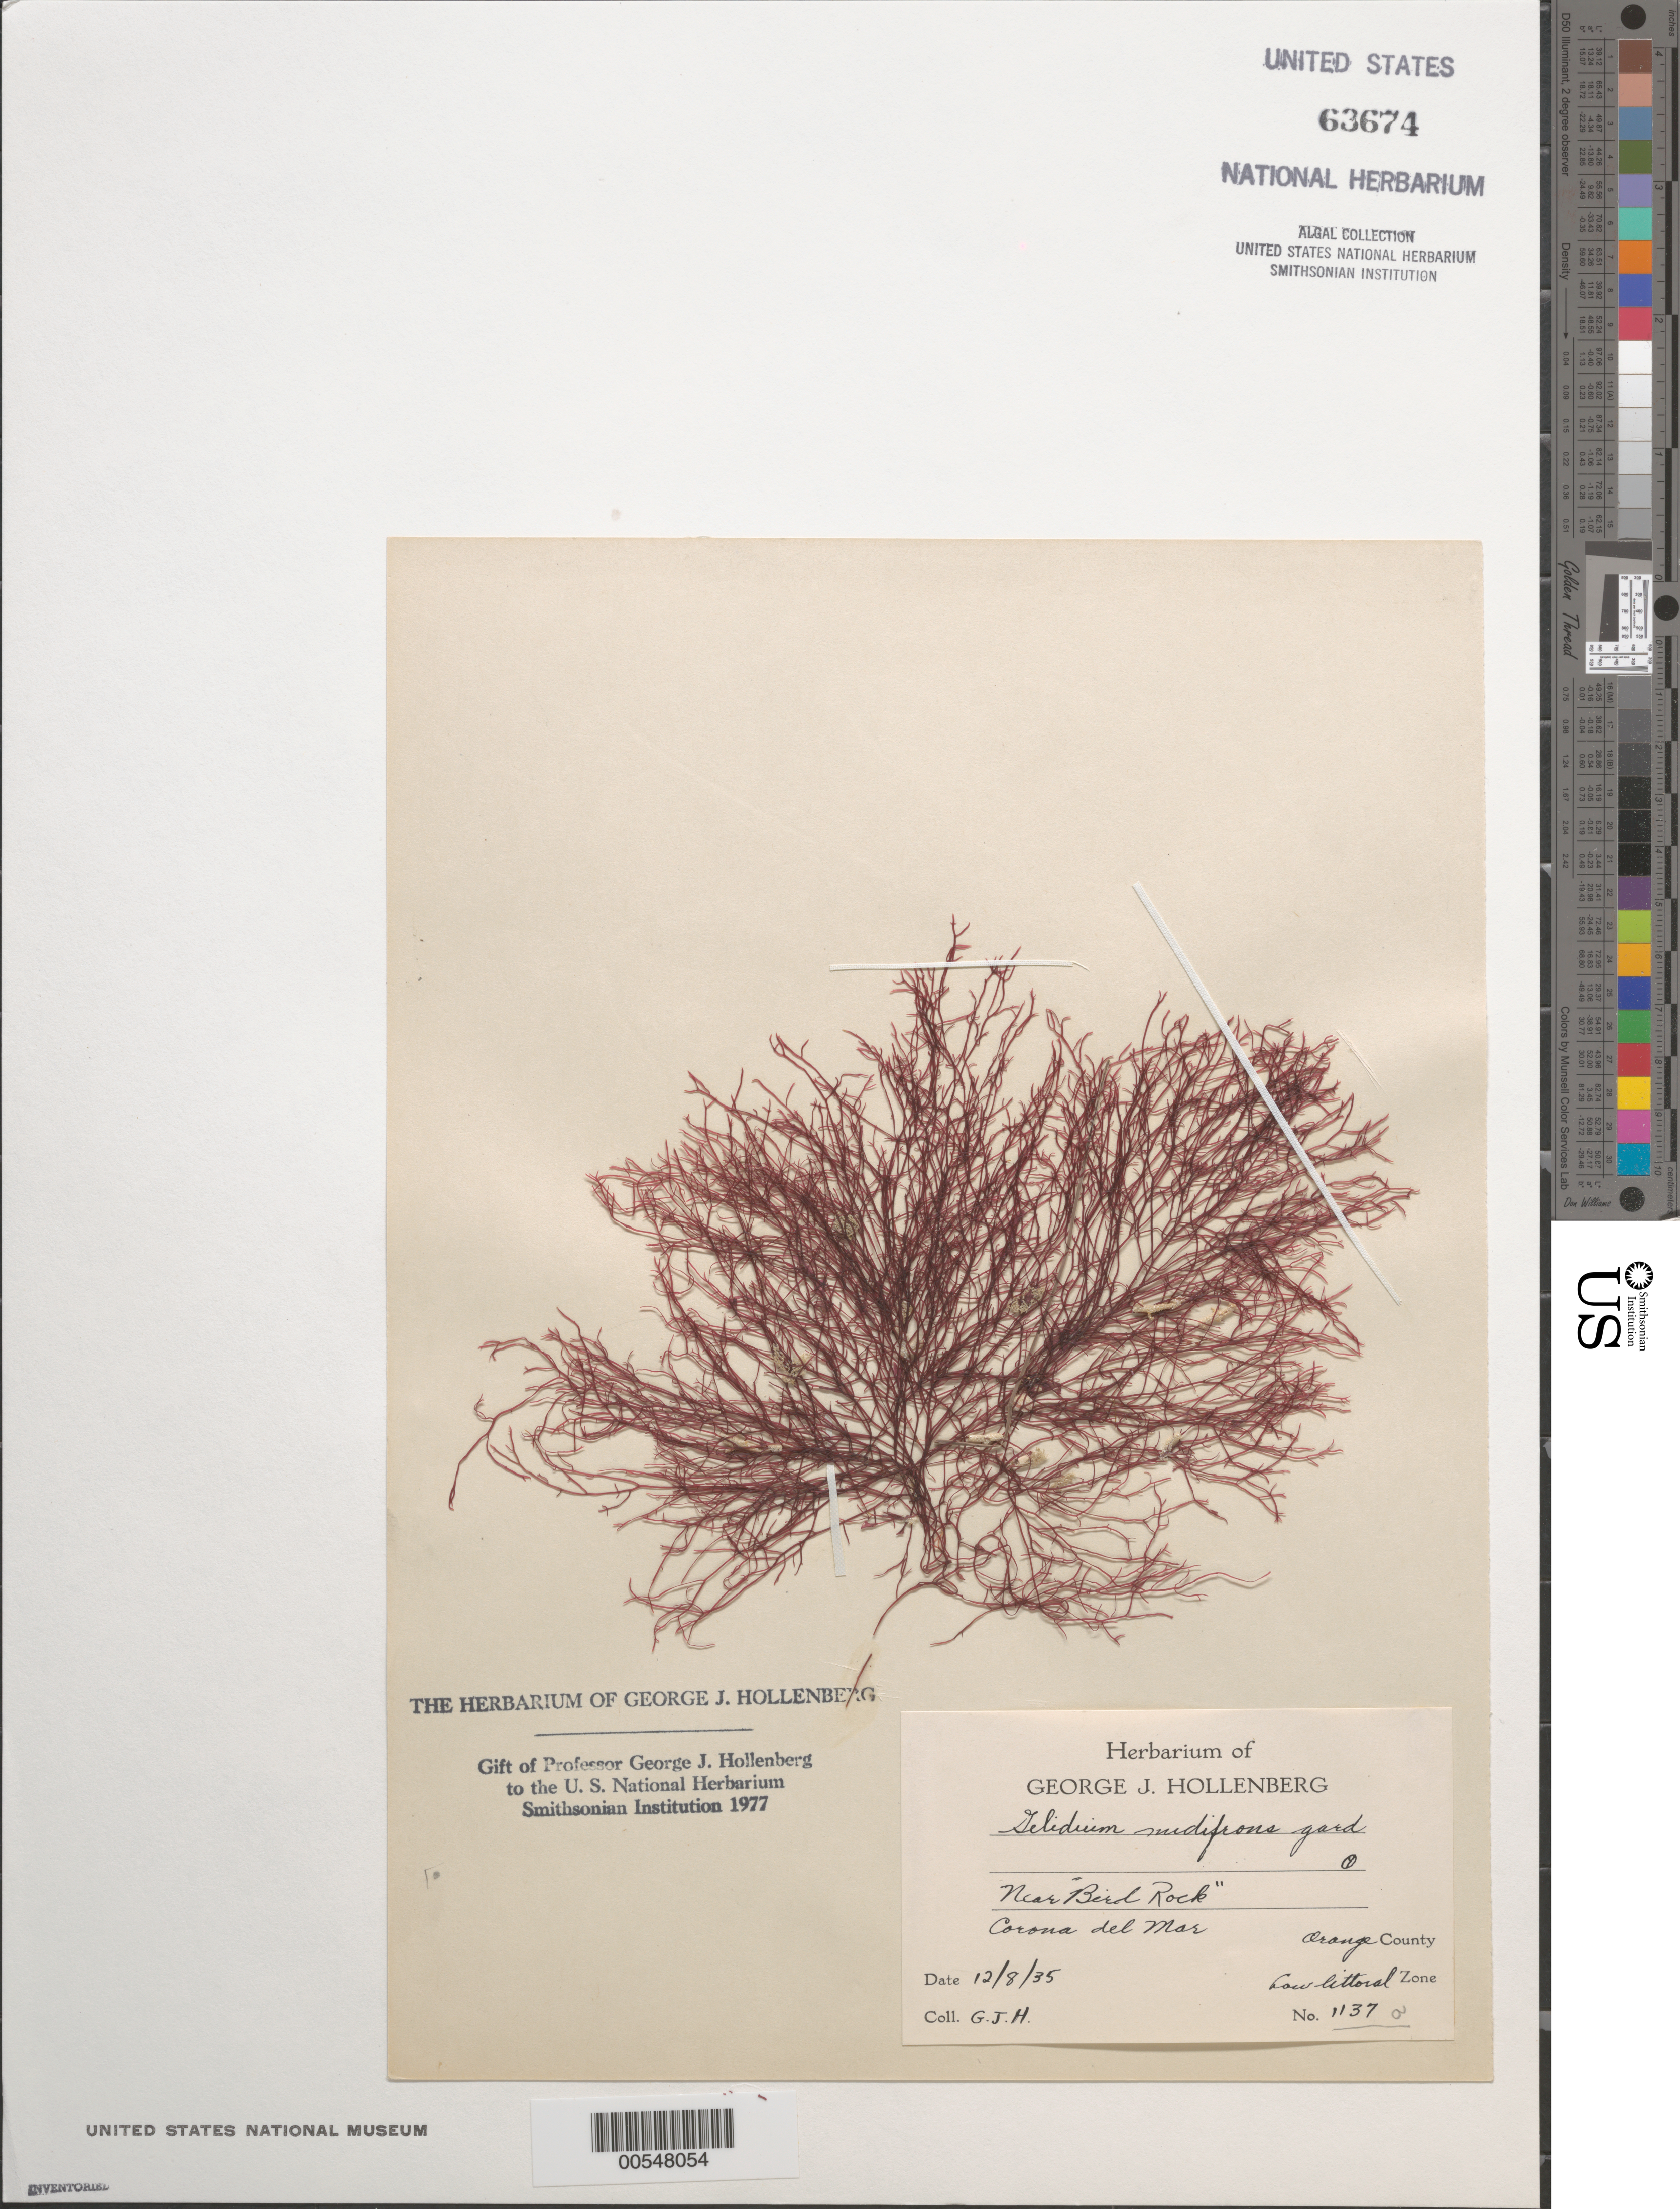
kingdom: Plantae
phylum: Rhodophyta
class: Florideophyceae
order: Gelidiales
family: Gelidiaceae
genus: Gelidium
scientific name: Gelidium nudifrons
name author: N.L. Gardner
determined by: Hollenberg, George J.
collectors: G. Hollenberg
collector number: GJH 1137a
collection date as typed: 08 Dec 1935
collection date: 1935-12-08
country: United States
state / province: California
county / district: Orange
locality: Corona del Mar, near Bird Rock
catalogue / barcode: US 63674